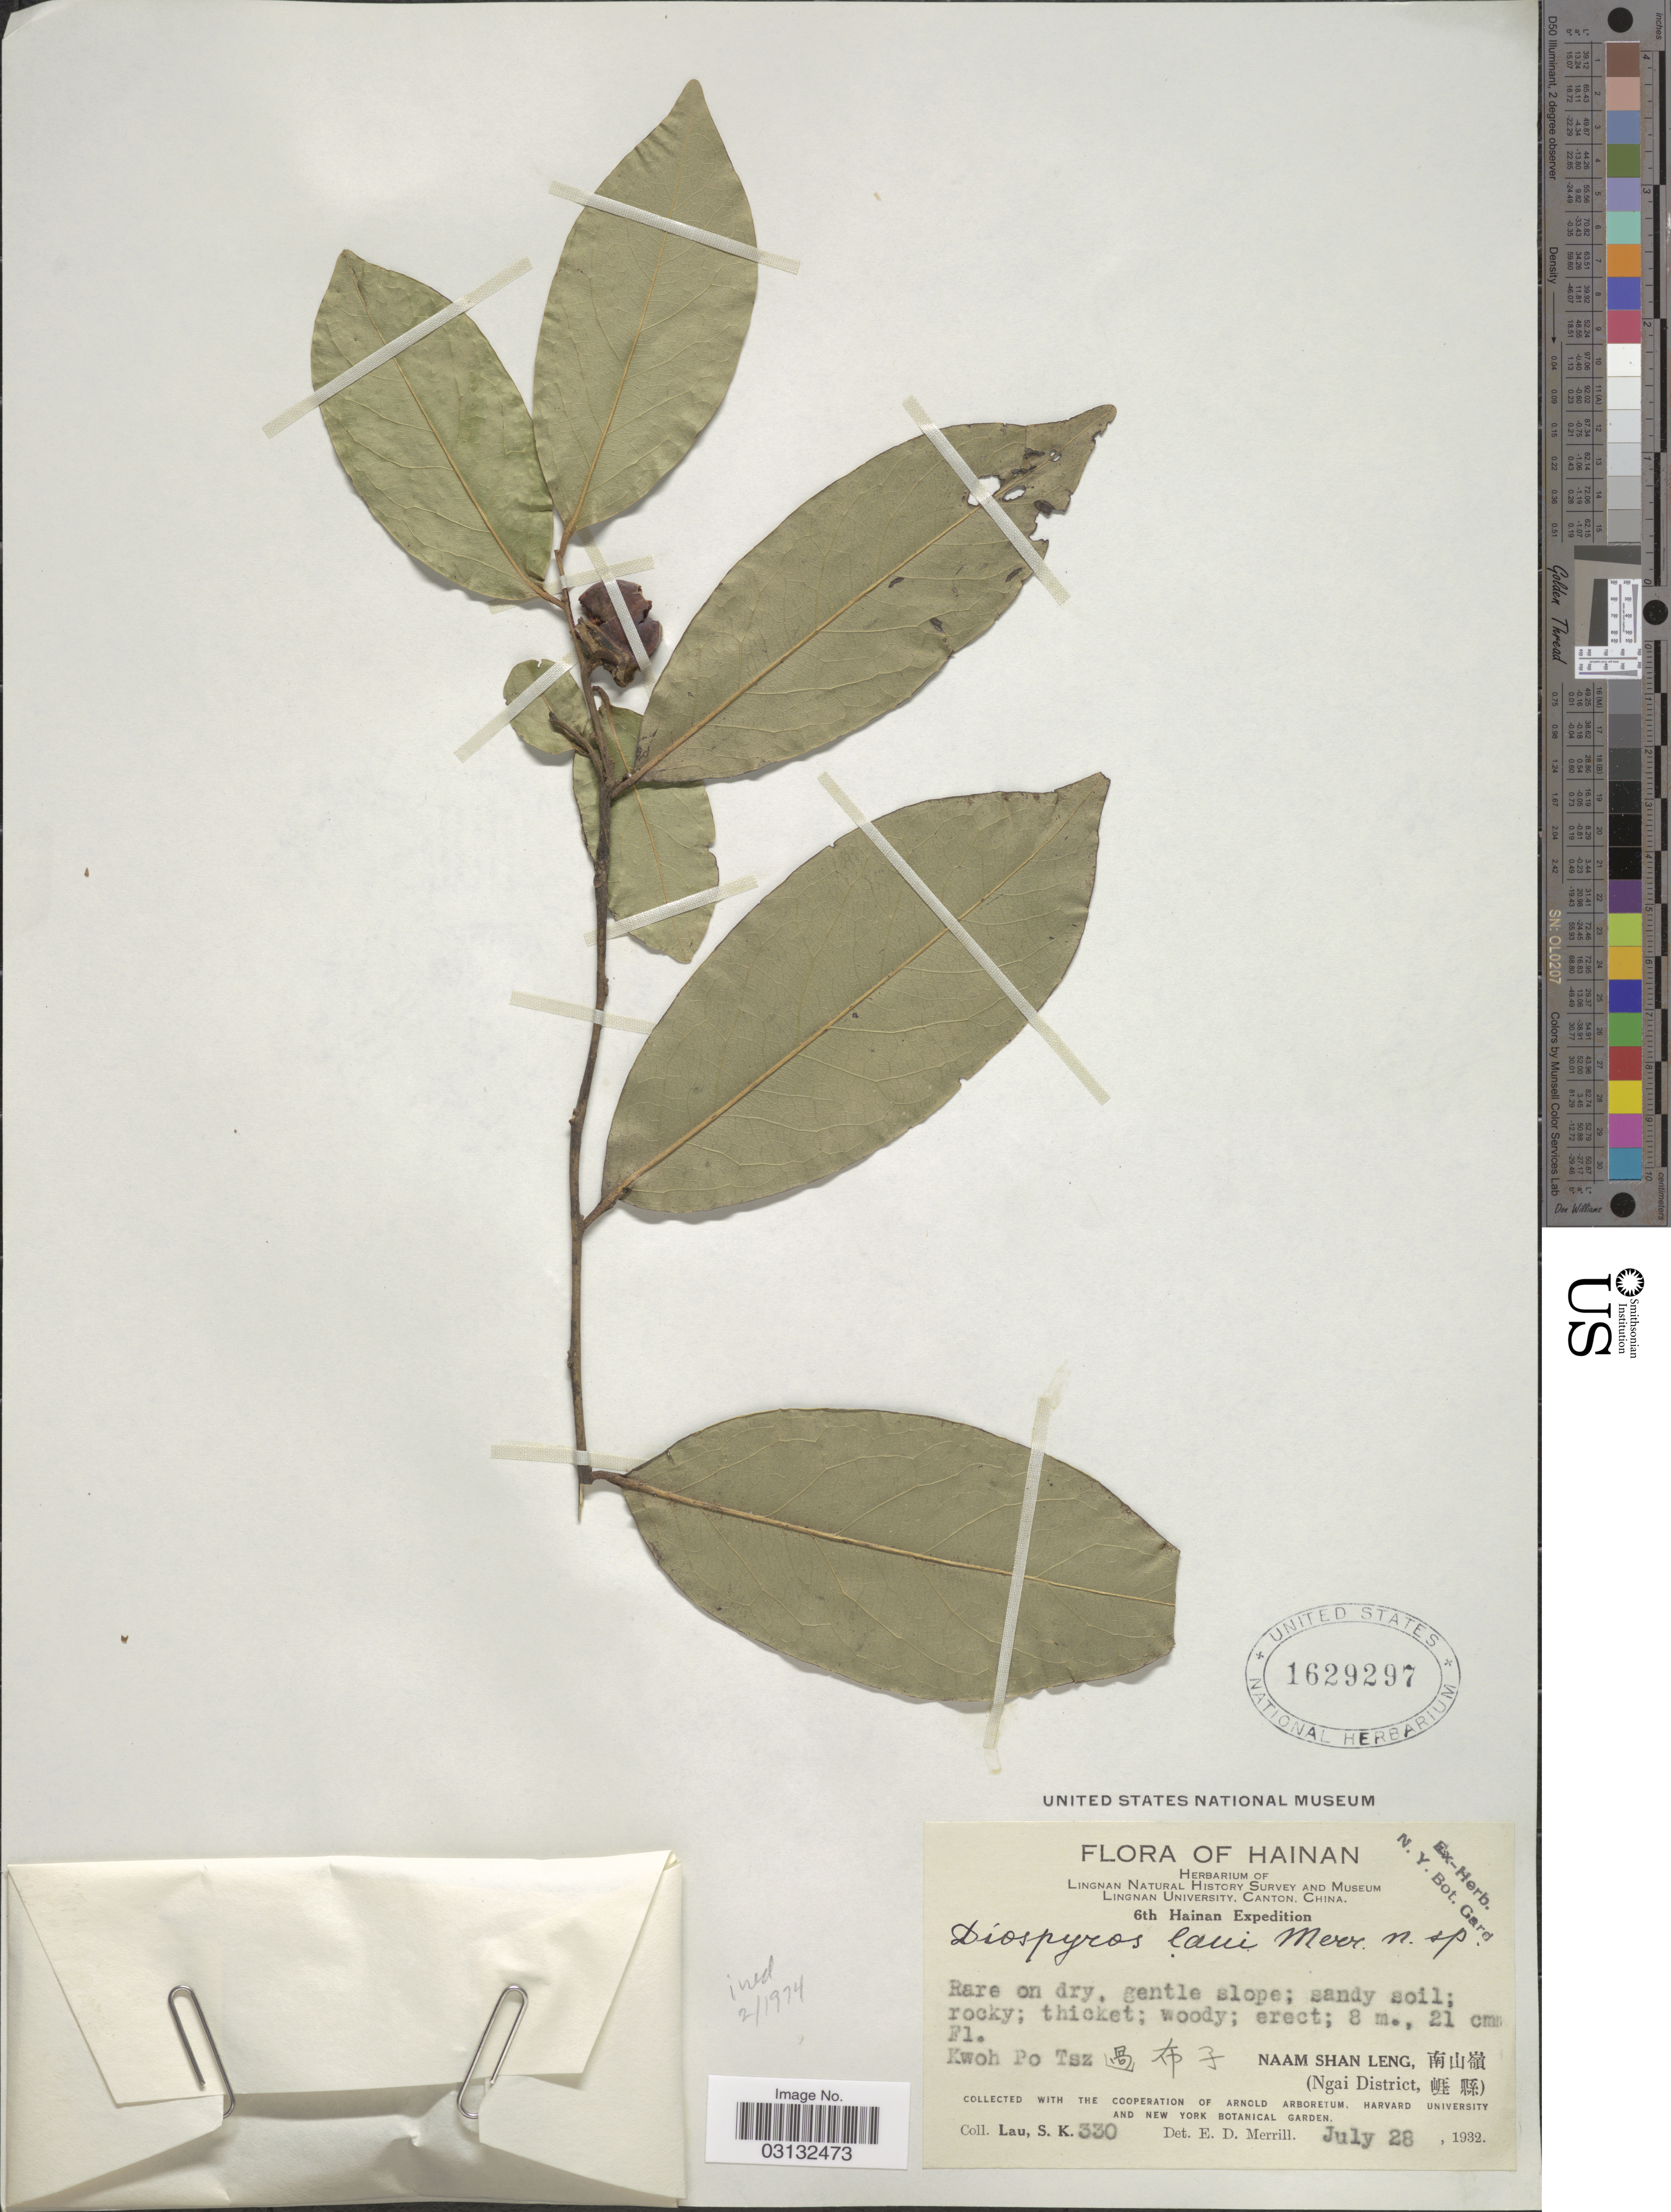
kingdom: Plantae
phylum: Tracheophyta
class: Magnoliopsida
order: Ericales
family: Ebenaceae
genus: Diospyros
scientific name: Diospyros sp.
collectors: S. K. Lau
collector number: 330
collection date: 1932-07-28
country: China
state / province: Hainan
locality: Kwho Tsz Naam Shan Leng(Ngai District.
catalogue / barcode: US 1629297